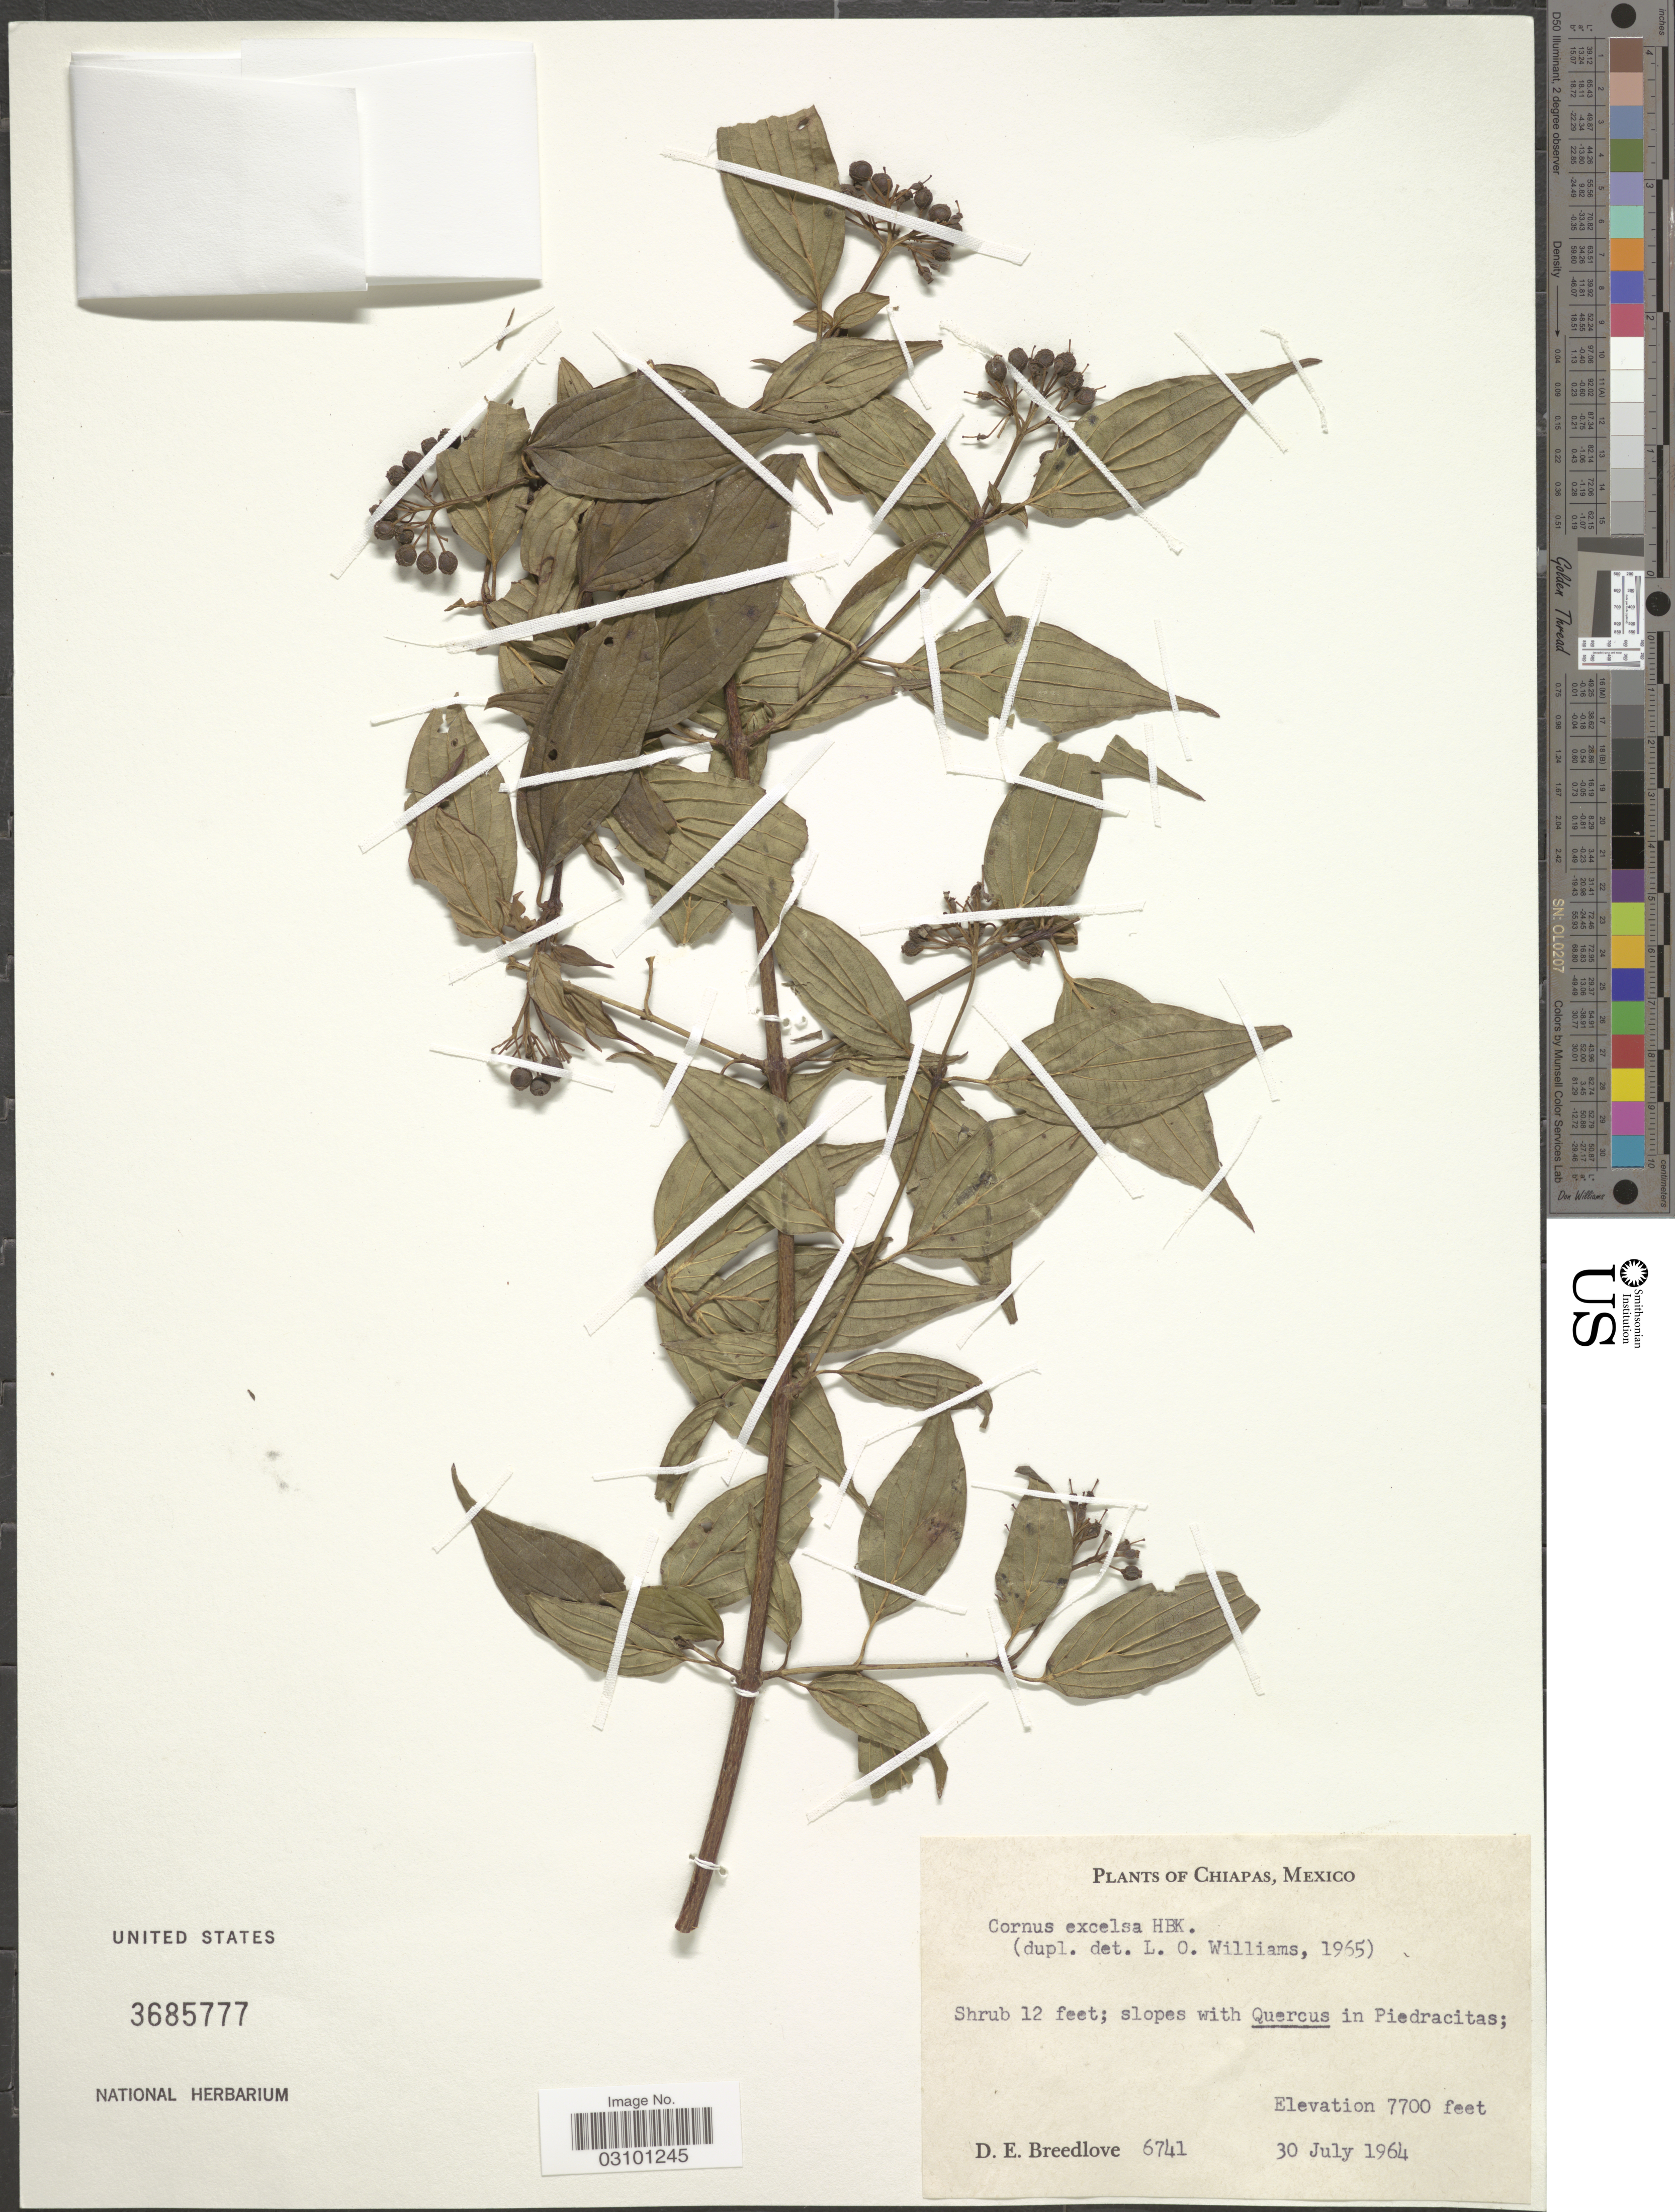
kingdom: Plantae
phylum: Tracheophyta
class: Magnoliopsida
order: Cornales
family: Cornaceae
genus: Cornus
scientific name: Cornus excelsa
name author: Kunth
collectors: D. E. Breedlove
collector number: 6741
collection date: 1964-07-30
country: Mexico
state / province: Chiapas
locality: Slopes with Quercus in Piedracitas.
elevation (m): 2347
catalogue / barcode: US 3685777